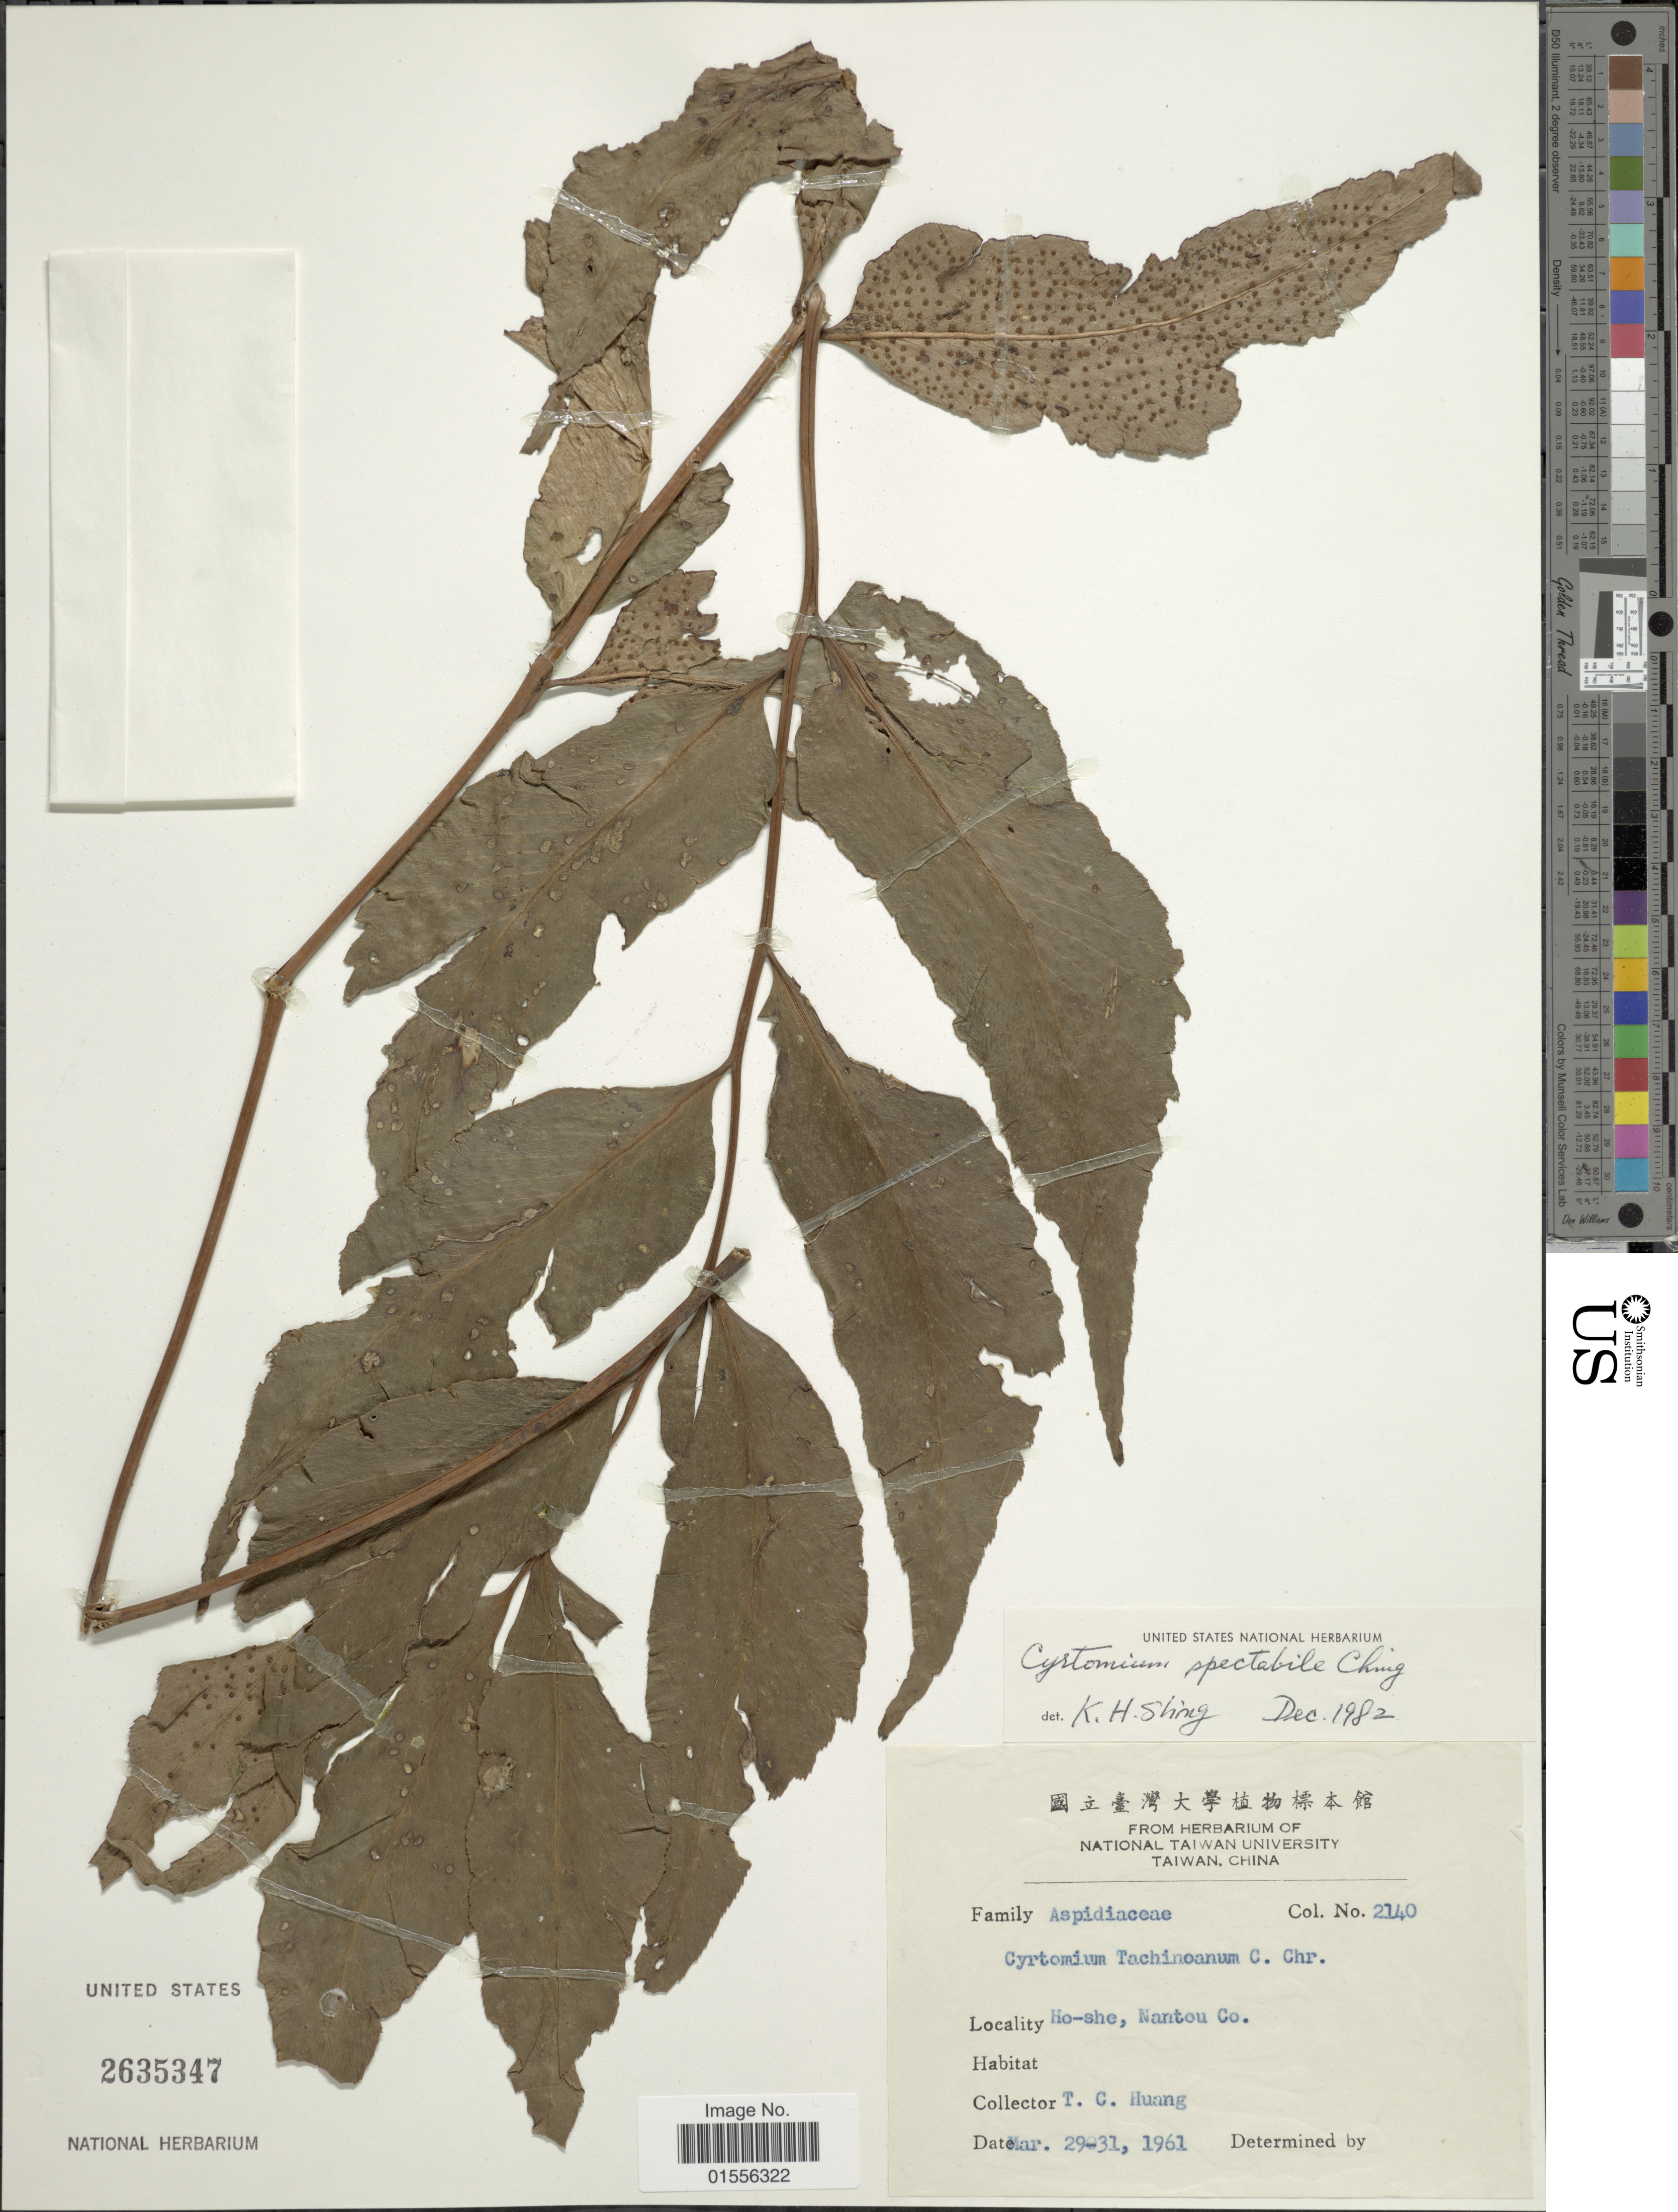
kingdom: Plantae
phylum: Tracheophyta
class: Polypodiopsida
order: Polypodiales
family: Dryopteridaceae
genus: Cyrtomium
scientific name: Cyrtomium yamamotoi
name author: Tagawa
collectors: T. Huang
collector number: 2140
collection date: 1961-03-29/1961-03-31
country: Taiwan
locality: Ho-she, Nantou Co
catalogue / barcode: US 2635347